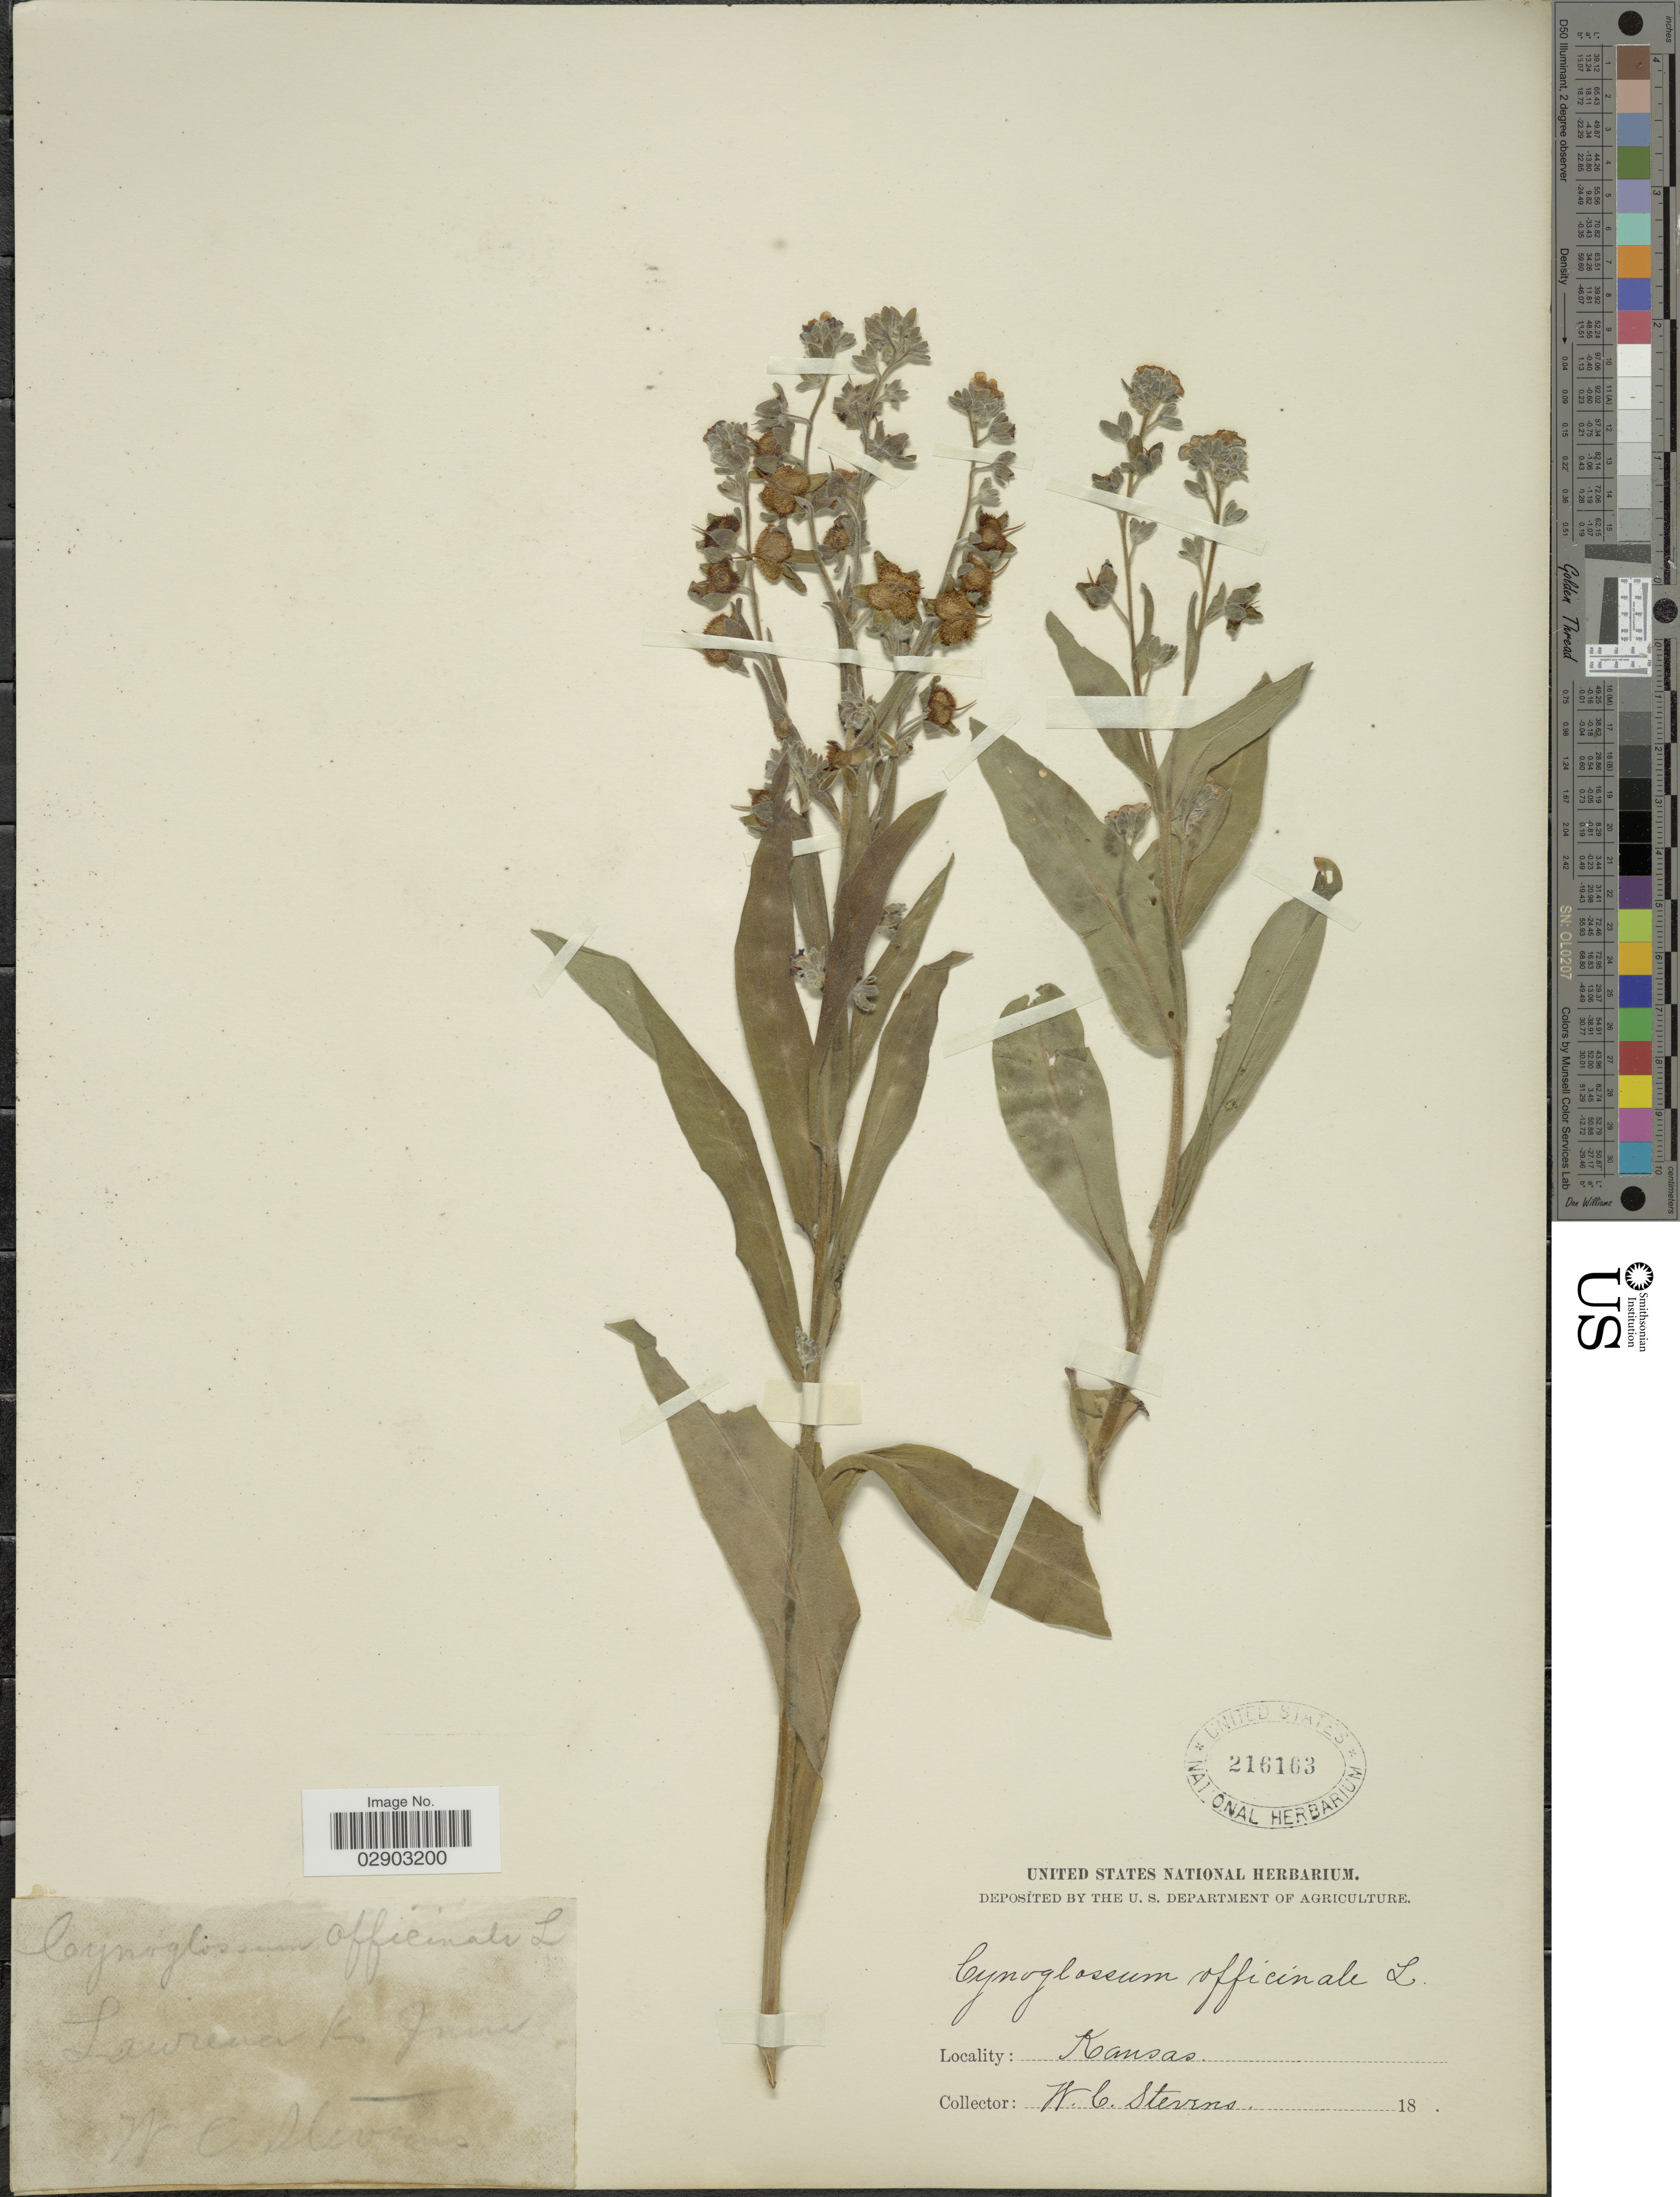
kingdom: Plantae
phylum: Tracheophyta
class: Magnoliopsida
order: Boraginales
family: Boraginaceae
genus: Cynoglossum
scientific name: Cynoglossum officinale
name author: L.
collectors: W. C. Stevens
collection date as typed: June 18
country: United States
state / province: Kansas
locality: Lawrence Ka.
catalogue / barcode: US 216163